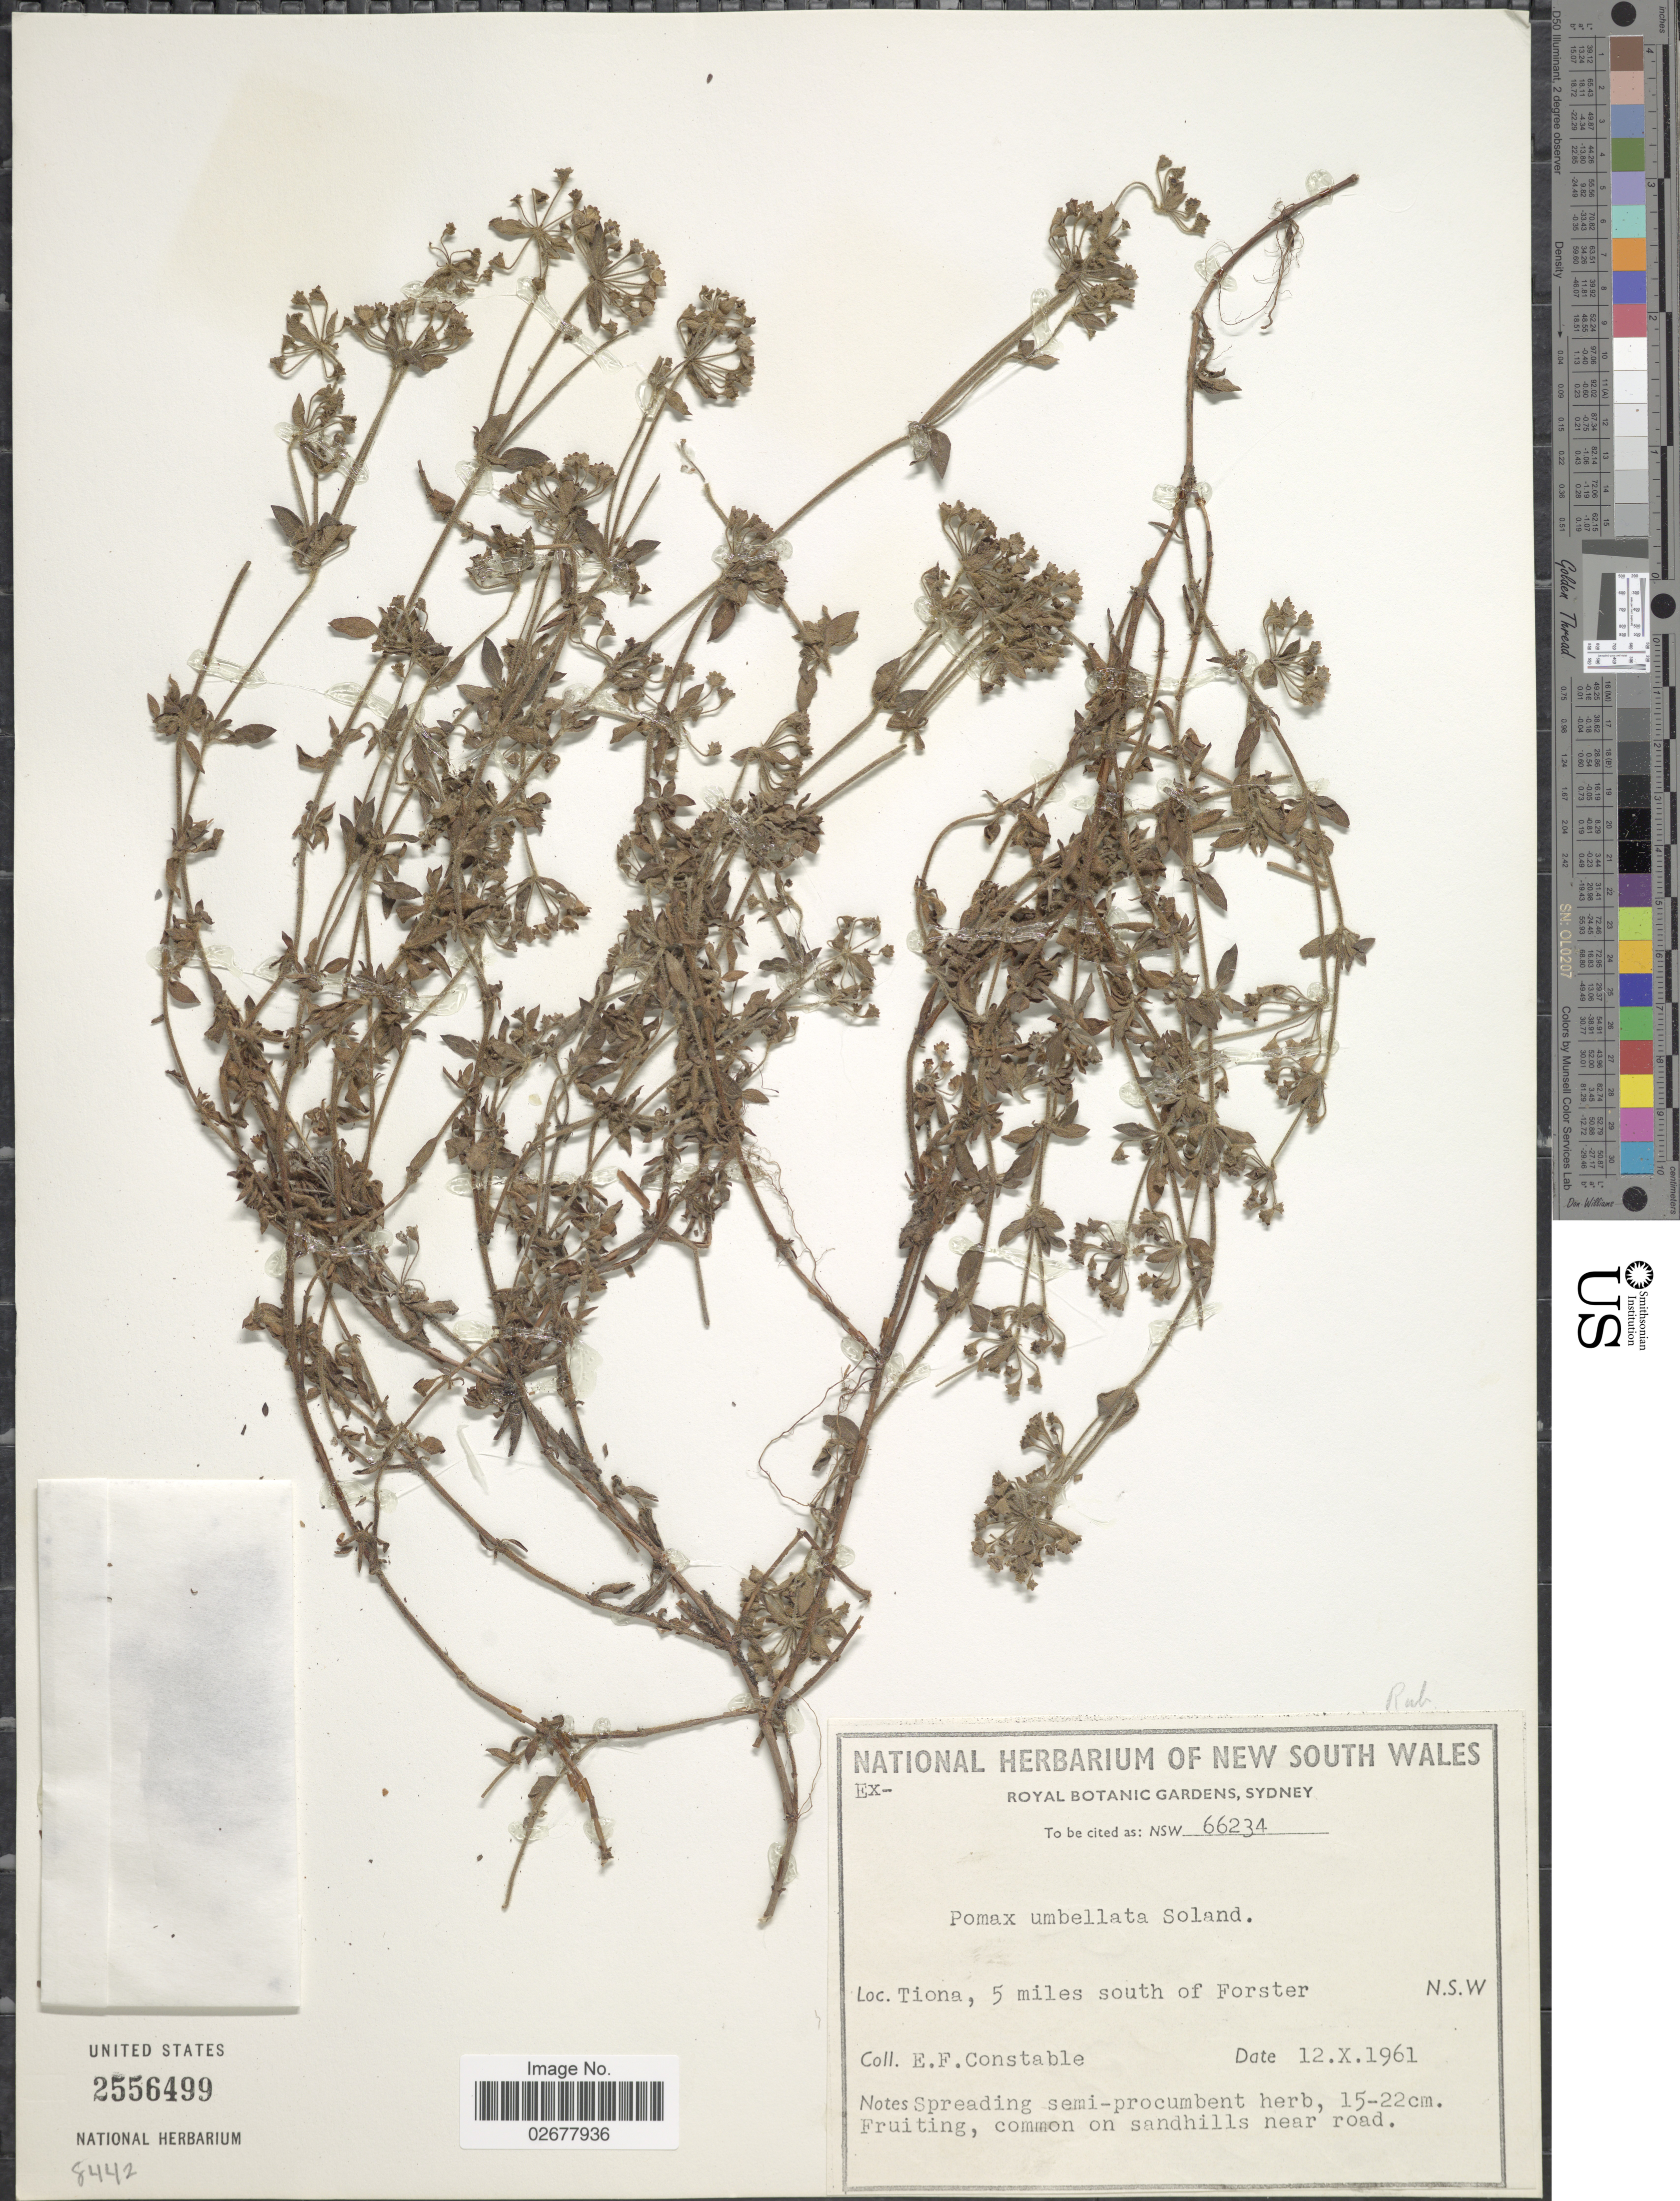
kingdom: Plantae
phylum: Tracheophyta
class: Magnoliopsida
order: Gentianales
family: Rubiaceae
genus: Pomax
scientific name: Pomax umbellata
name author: (Gaertn.) Sol. ex A. Rich.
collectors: E. F. Constable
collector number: NSW 66234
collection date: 1961-10-12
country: Australia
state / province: New South Wales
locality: Tiona, 5 miles south of Forster, common on sandhills near road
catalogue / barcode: US 2556499